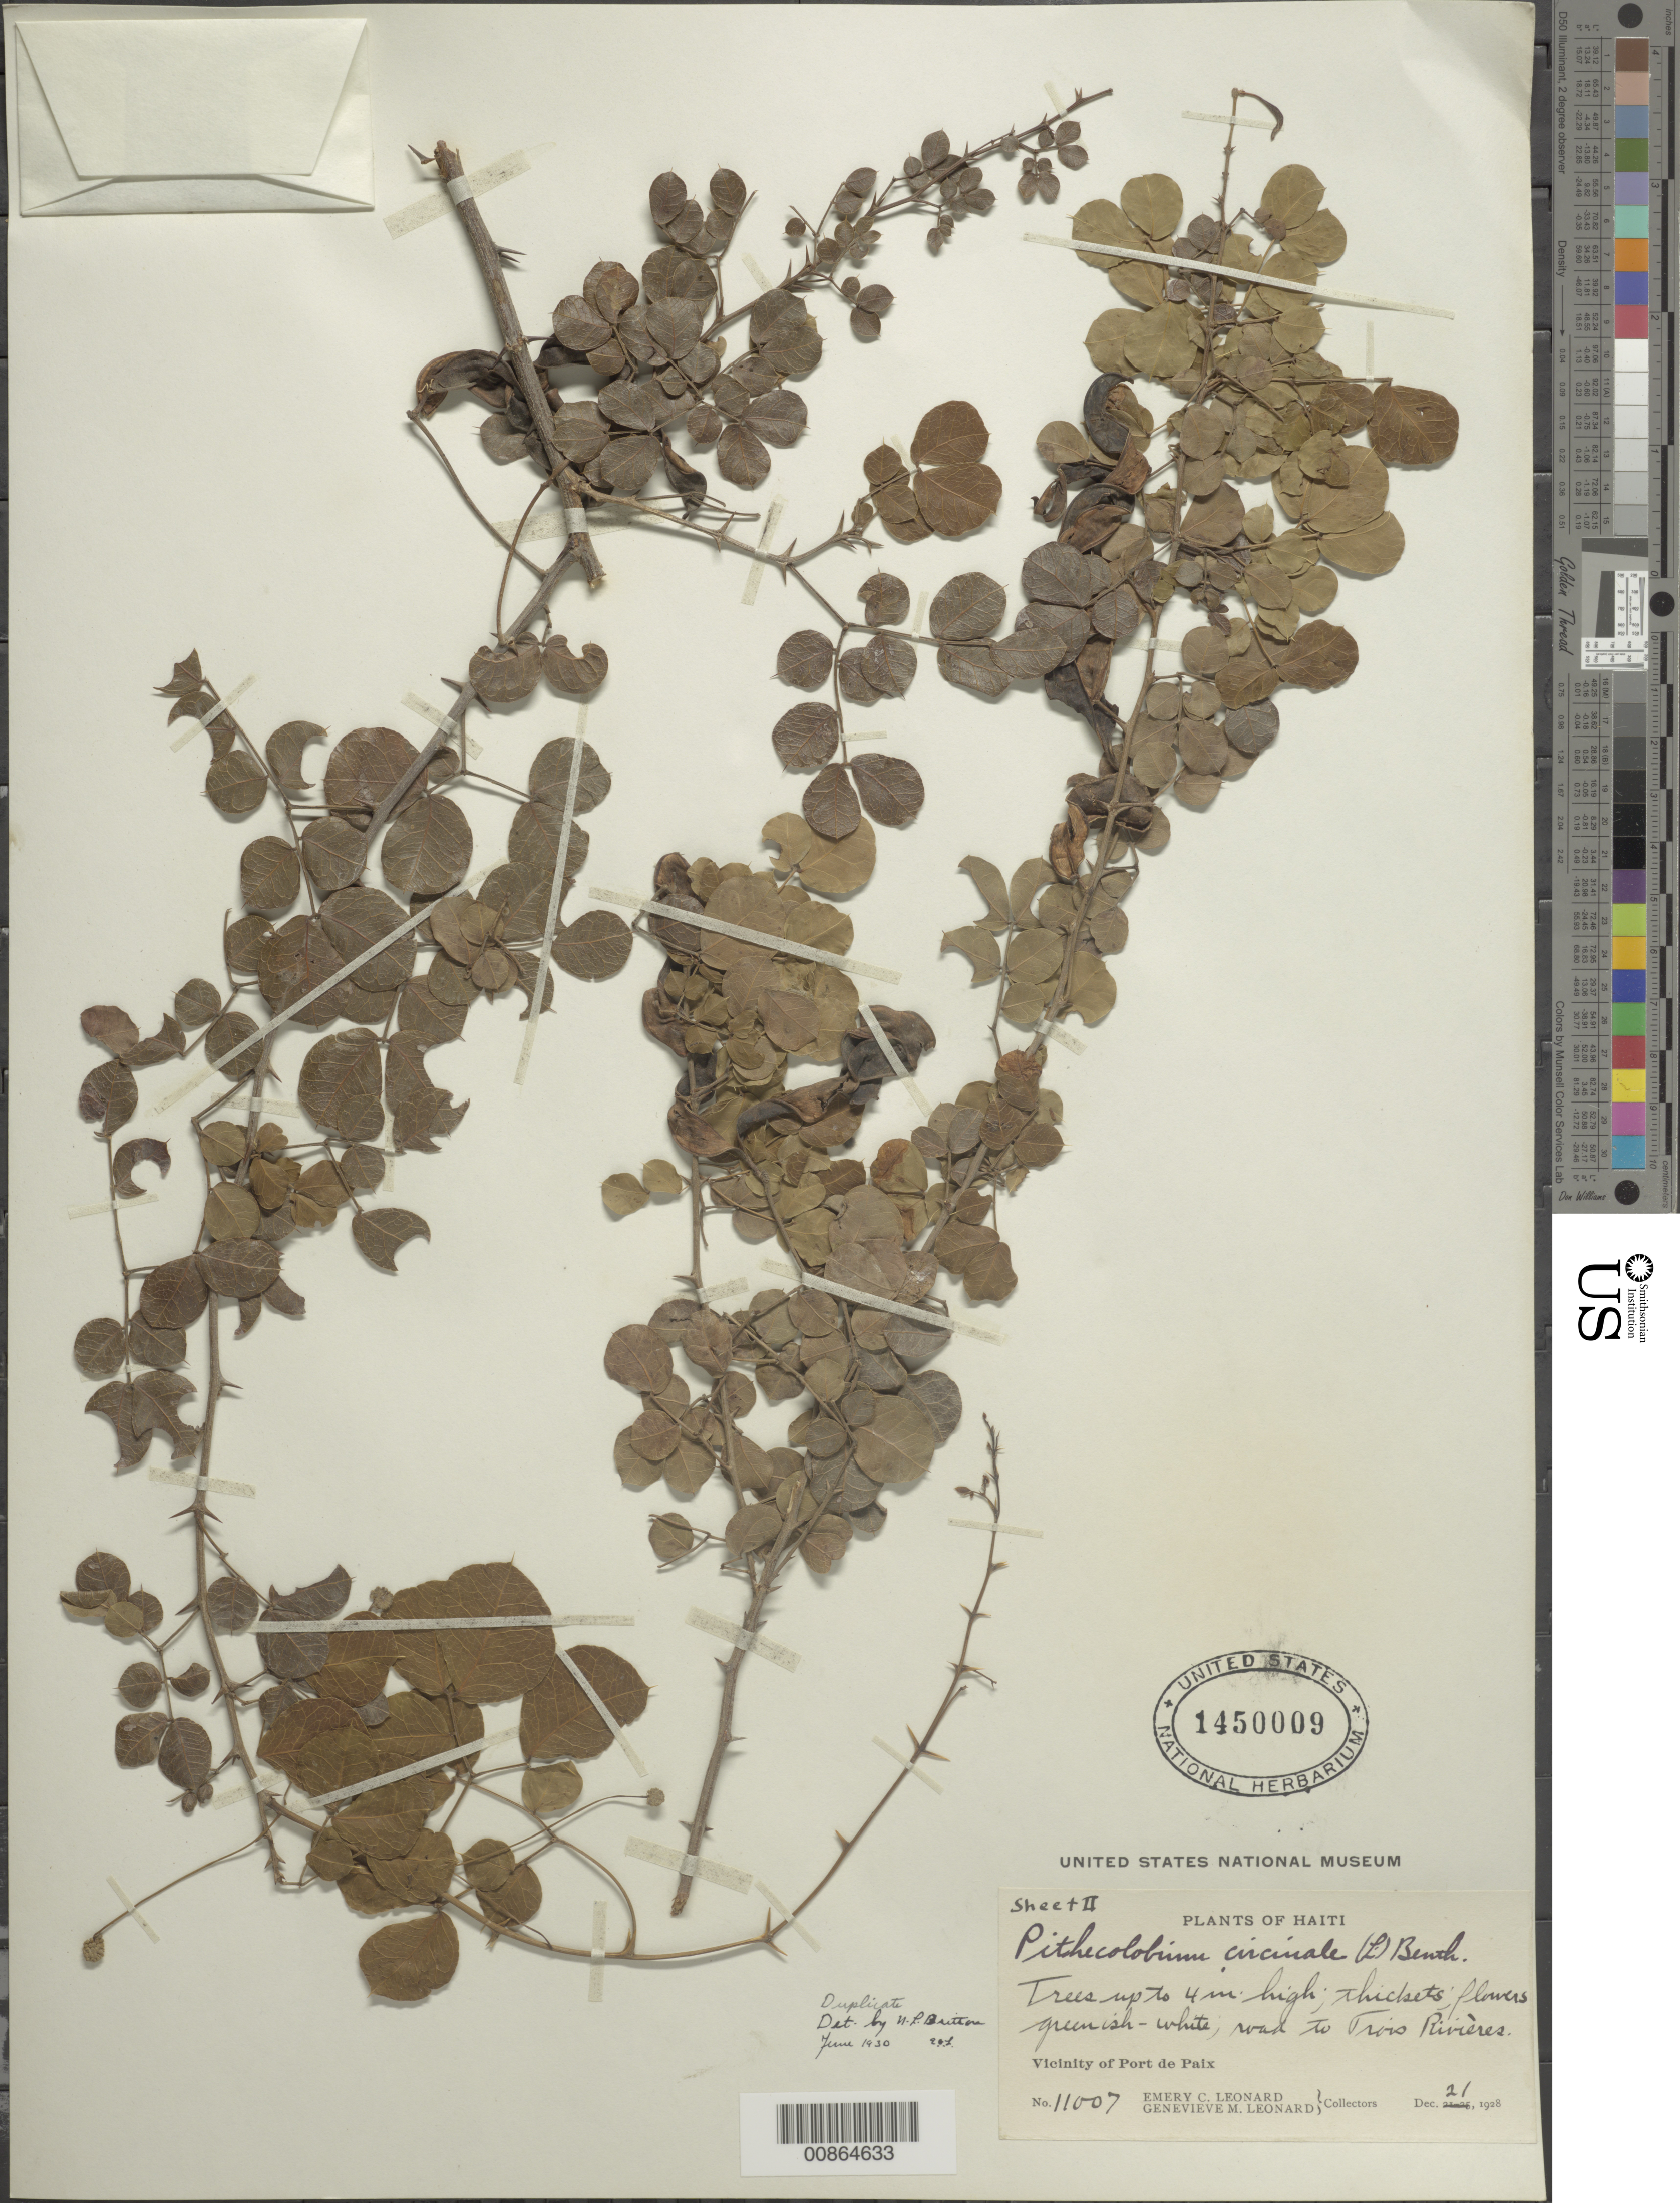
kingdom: Plantae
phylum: Tracheophyta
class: Magnoliopsida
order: Fabales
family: Fabaceae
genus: Pithecellobium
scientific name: Pithecellobium circinale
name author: (L.) Benth.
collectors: E. C. Leonard & G. M. Leonard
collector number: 11007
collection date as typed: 21 Dec 1928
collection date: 1928-12-21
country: Haiti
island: Hispaniola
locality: Vicinity of Port-de-Paix. Road to Trois Rivières.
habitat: Thickets.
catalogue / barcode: US 1450009